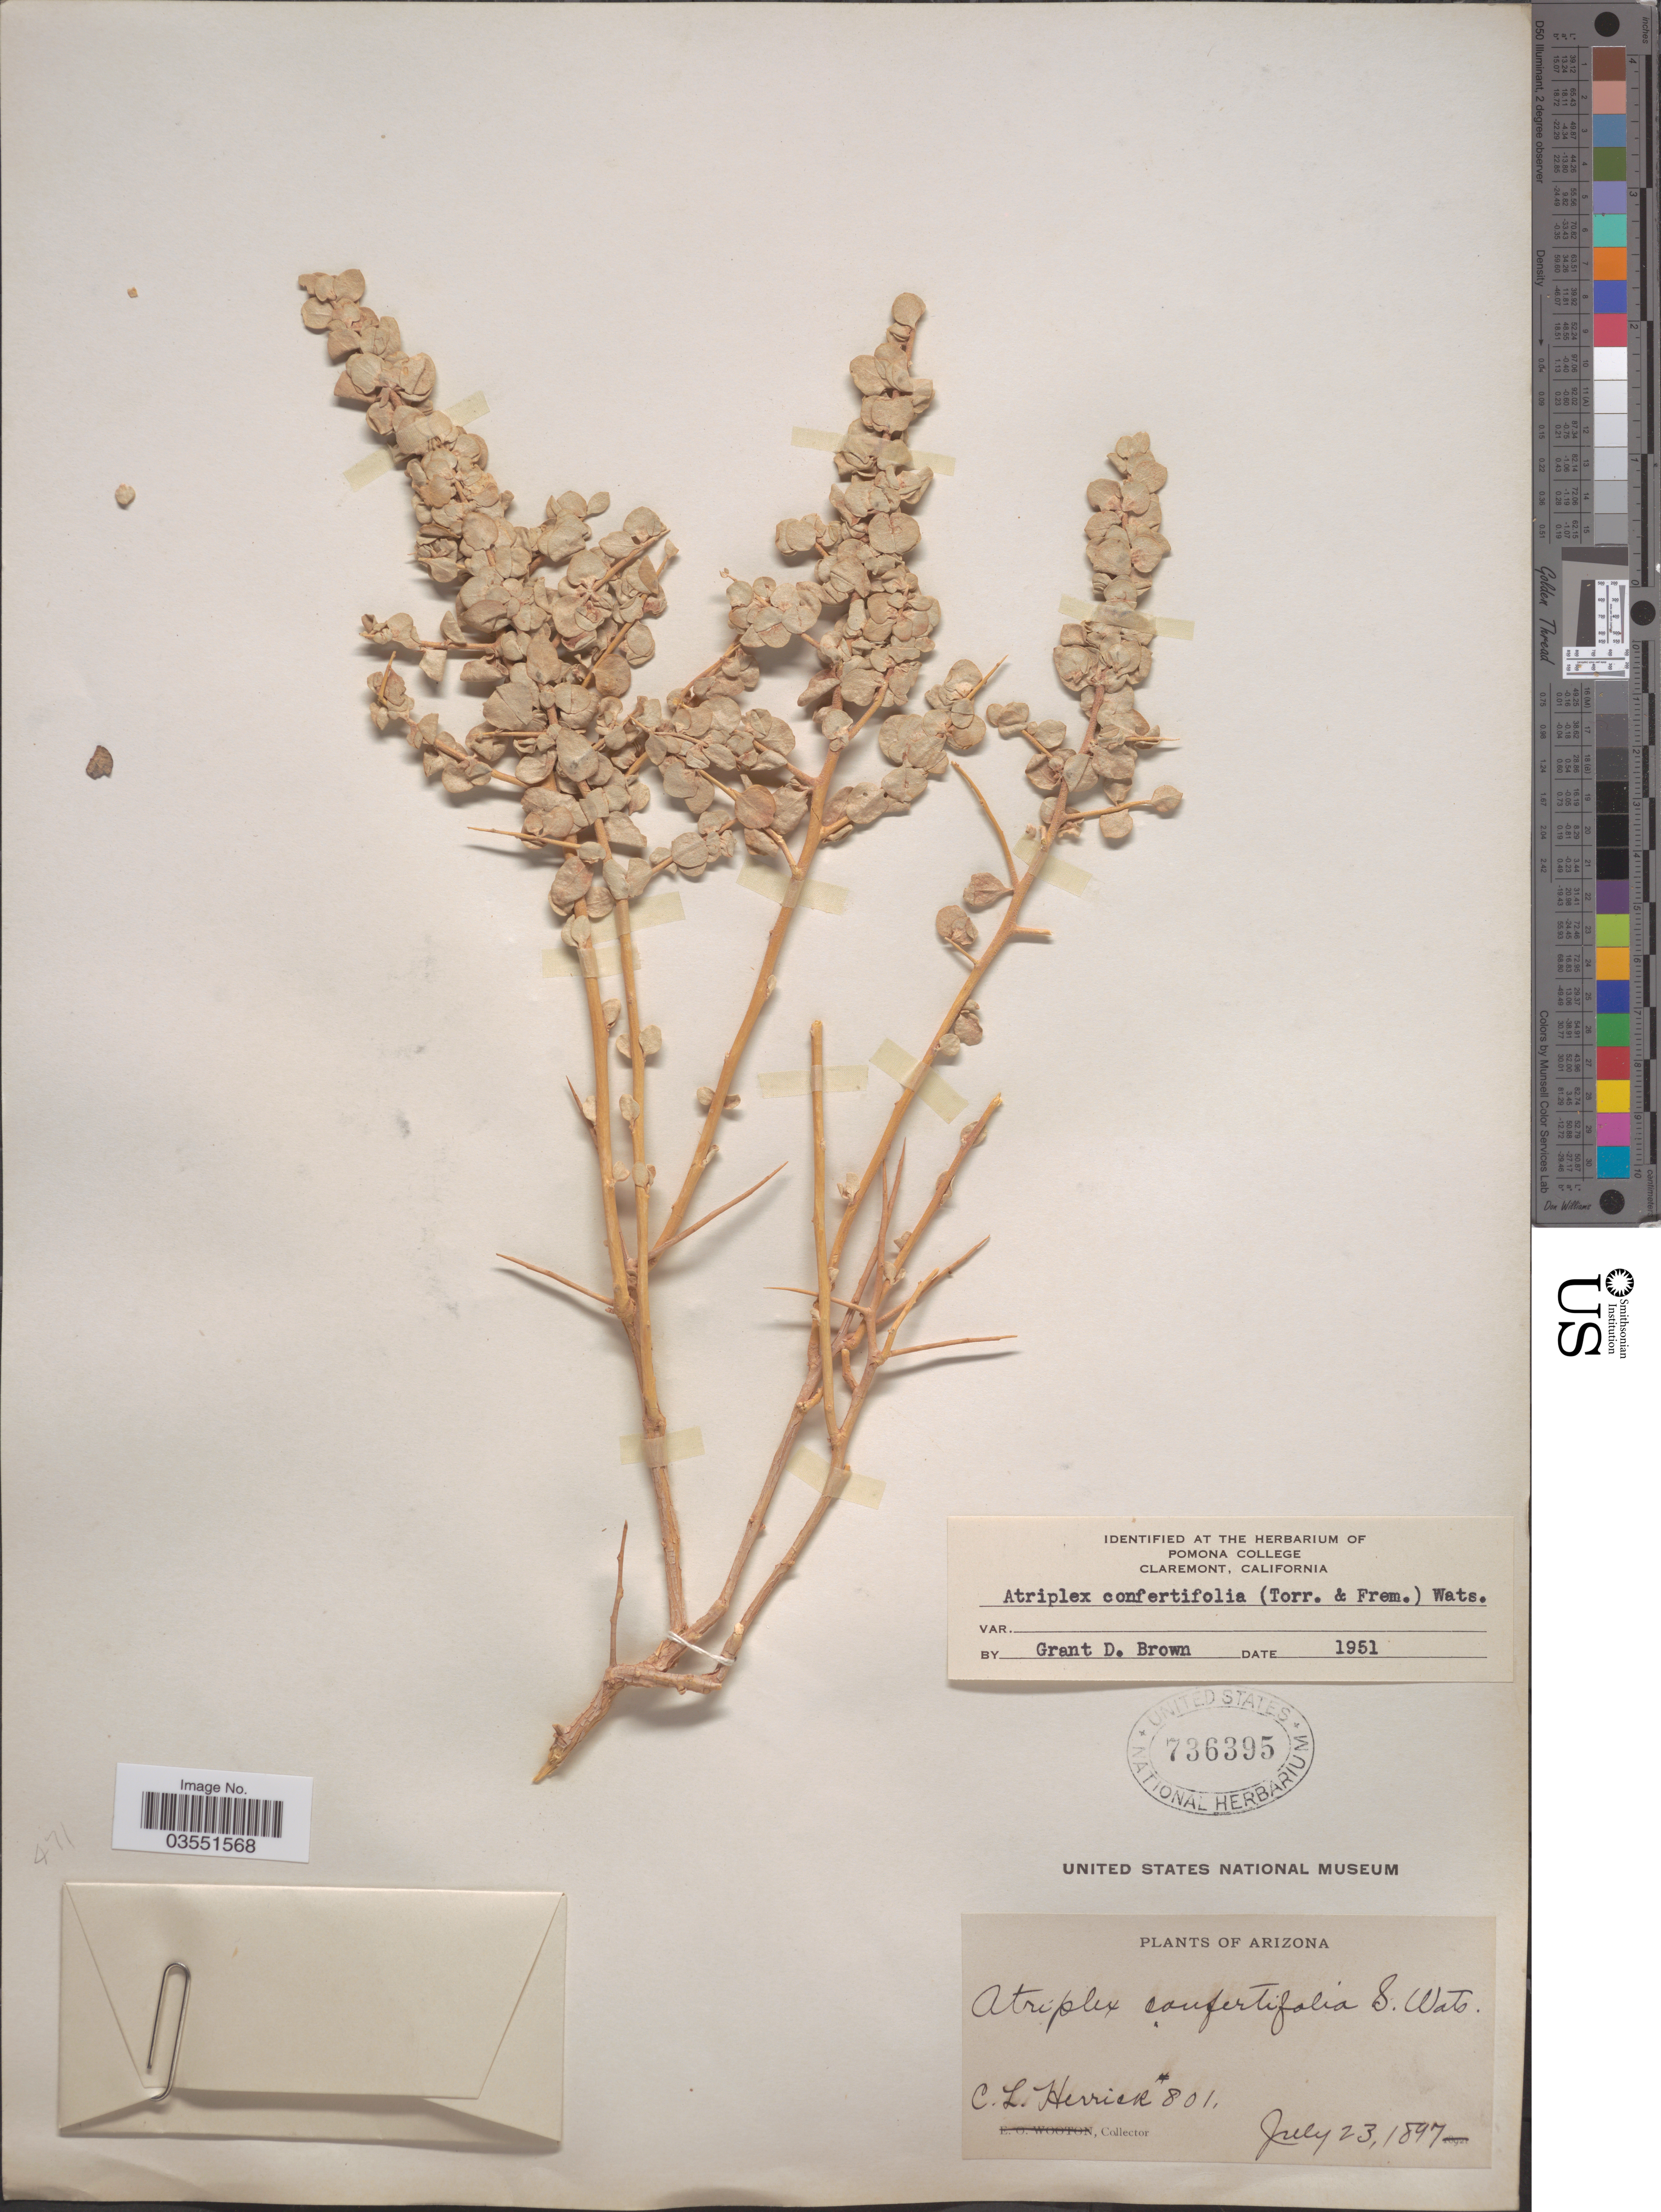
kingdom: Plantae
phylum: Tracheophyta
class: Magnoliopsida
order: Caryophyllales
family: Amaranthaceae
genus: Atriplex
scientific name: Atriplex confertifolia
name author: (Torr. & Frém.) S. Watson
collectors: C. Herrick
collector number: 801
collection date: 1897-07-23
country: United States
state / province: Arizona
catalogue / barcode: US 736395